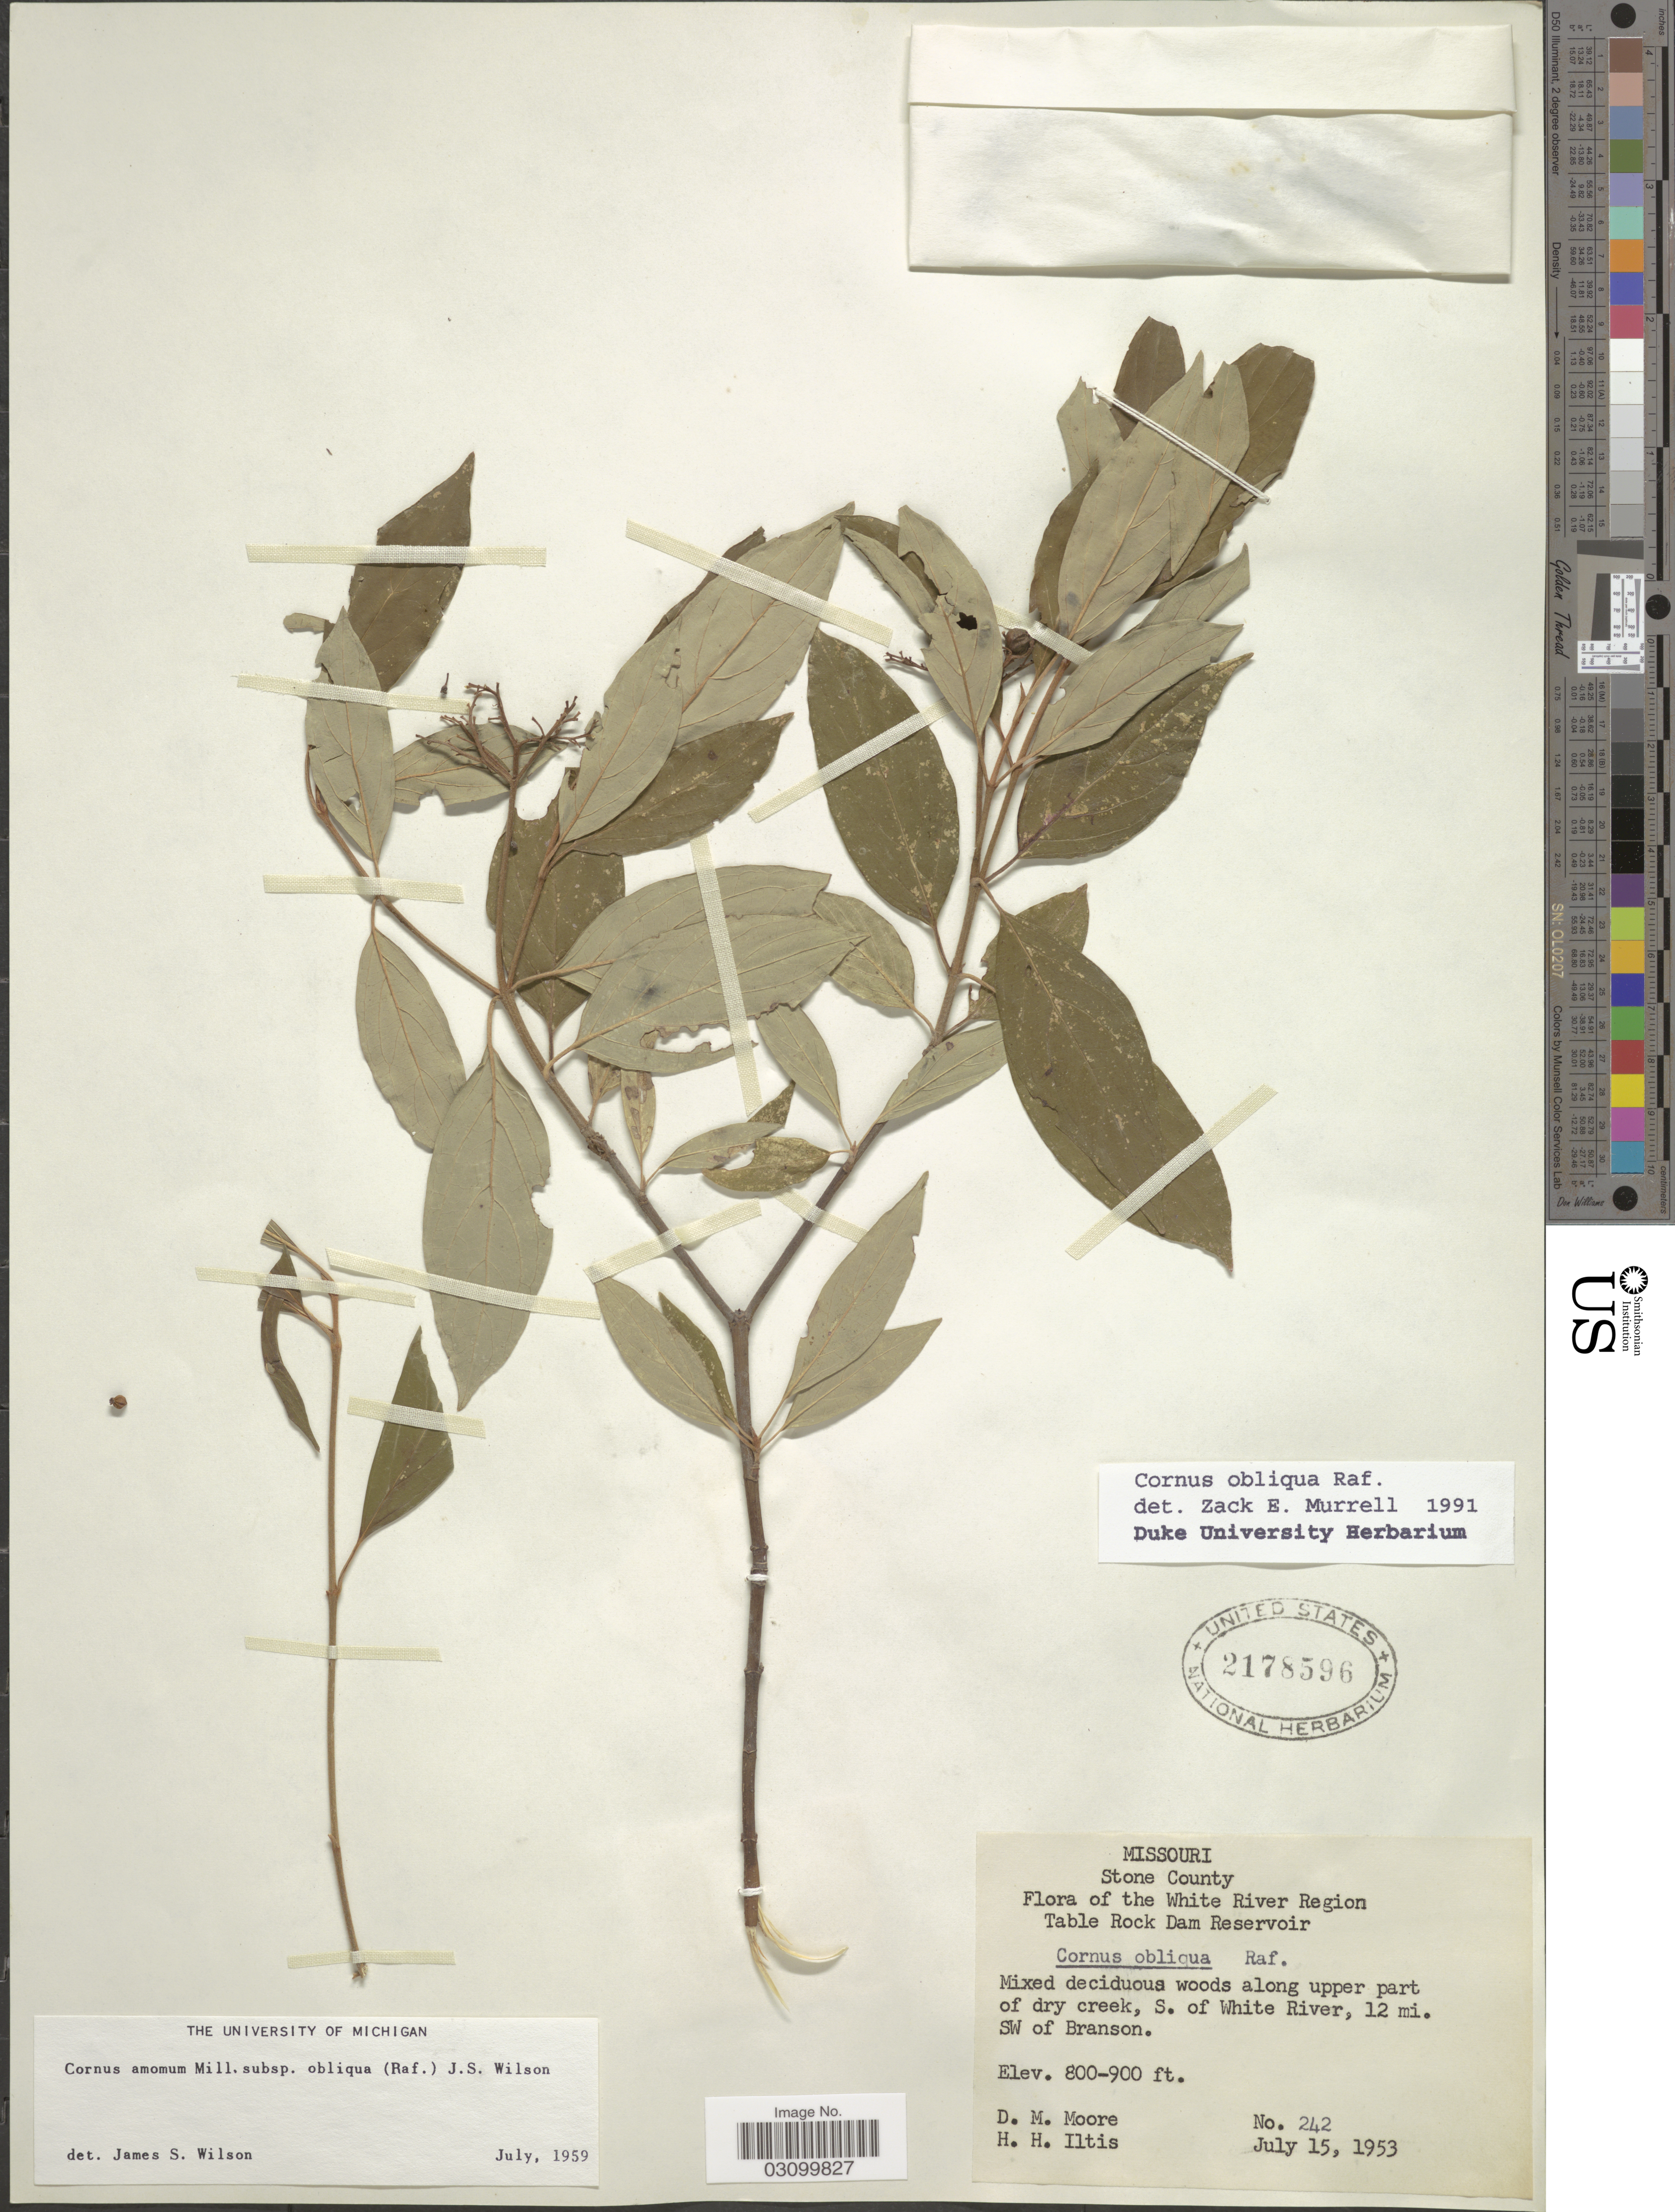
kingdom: Plantae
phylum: Tracheophyta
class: Magnoliopsida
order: Cornales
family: Cornaceae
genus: Cornus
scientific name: Cornus obliqua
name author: Raf.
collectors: D. Moore & H. H. Iltis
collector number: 242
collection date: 1953-07-15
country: United States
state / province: Missouri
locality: Stone County. The White River Region, Table Rock Dam Reservoir. Along upper part of dry creek, S. of White River, 12 mi. SW of Branson.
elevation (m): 244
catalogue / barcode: US 2178596